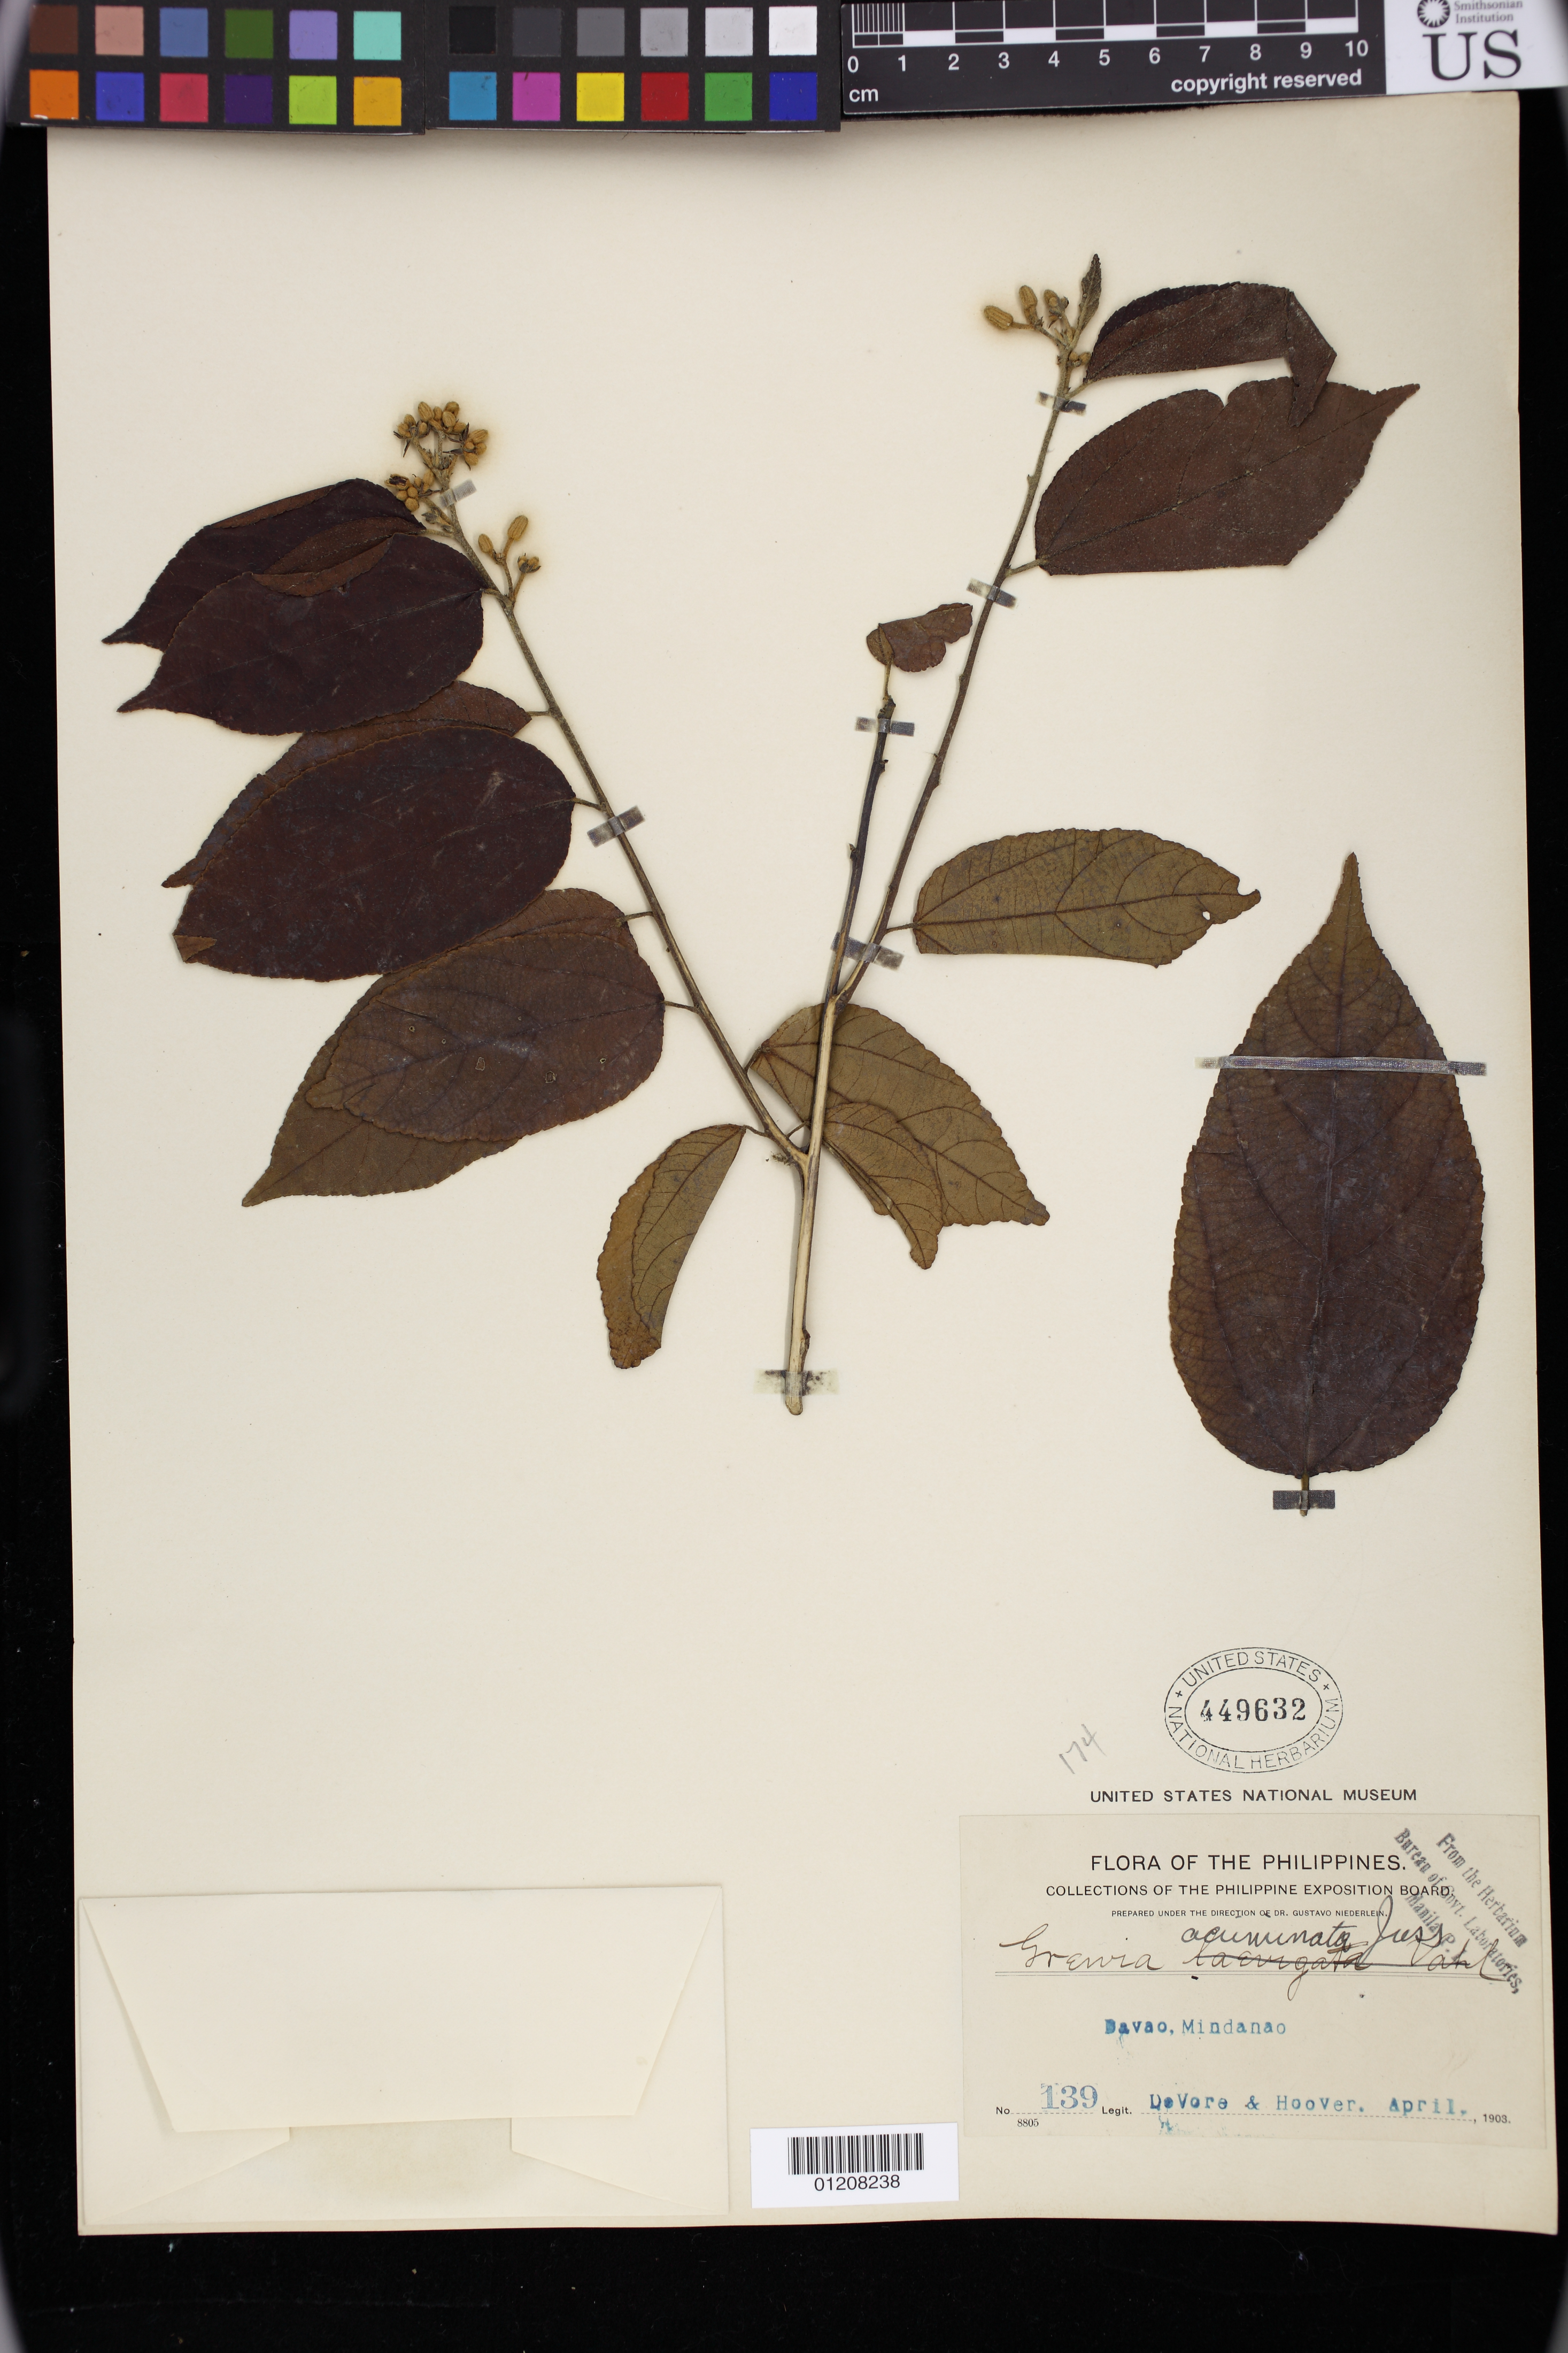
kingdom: Plantae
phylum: Tracheophyta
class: Magnoliopsida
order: Malvales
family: Malvaceae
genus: Grewia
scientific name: Grewia acuminata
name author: Juss.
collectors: M. DeVore & -- Hoover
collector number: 139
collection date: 1903-04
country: Philippines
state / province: Davao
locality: Mindanao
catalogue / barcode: US 449632